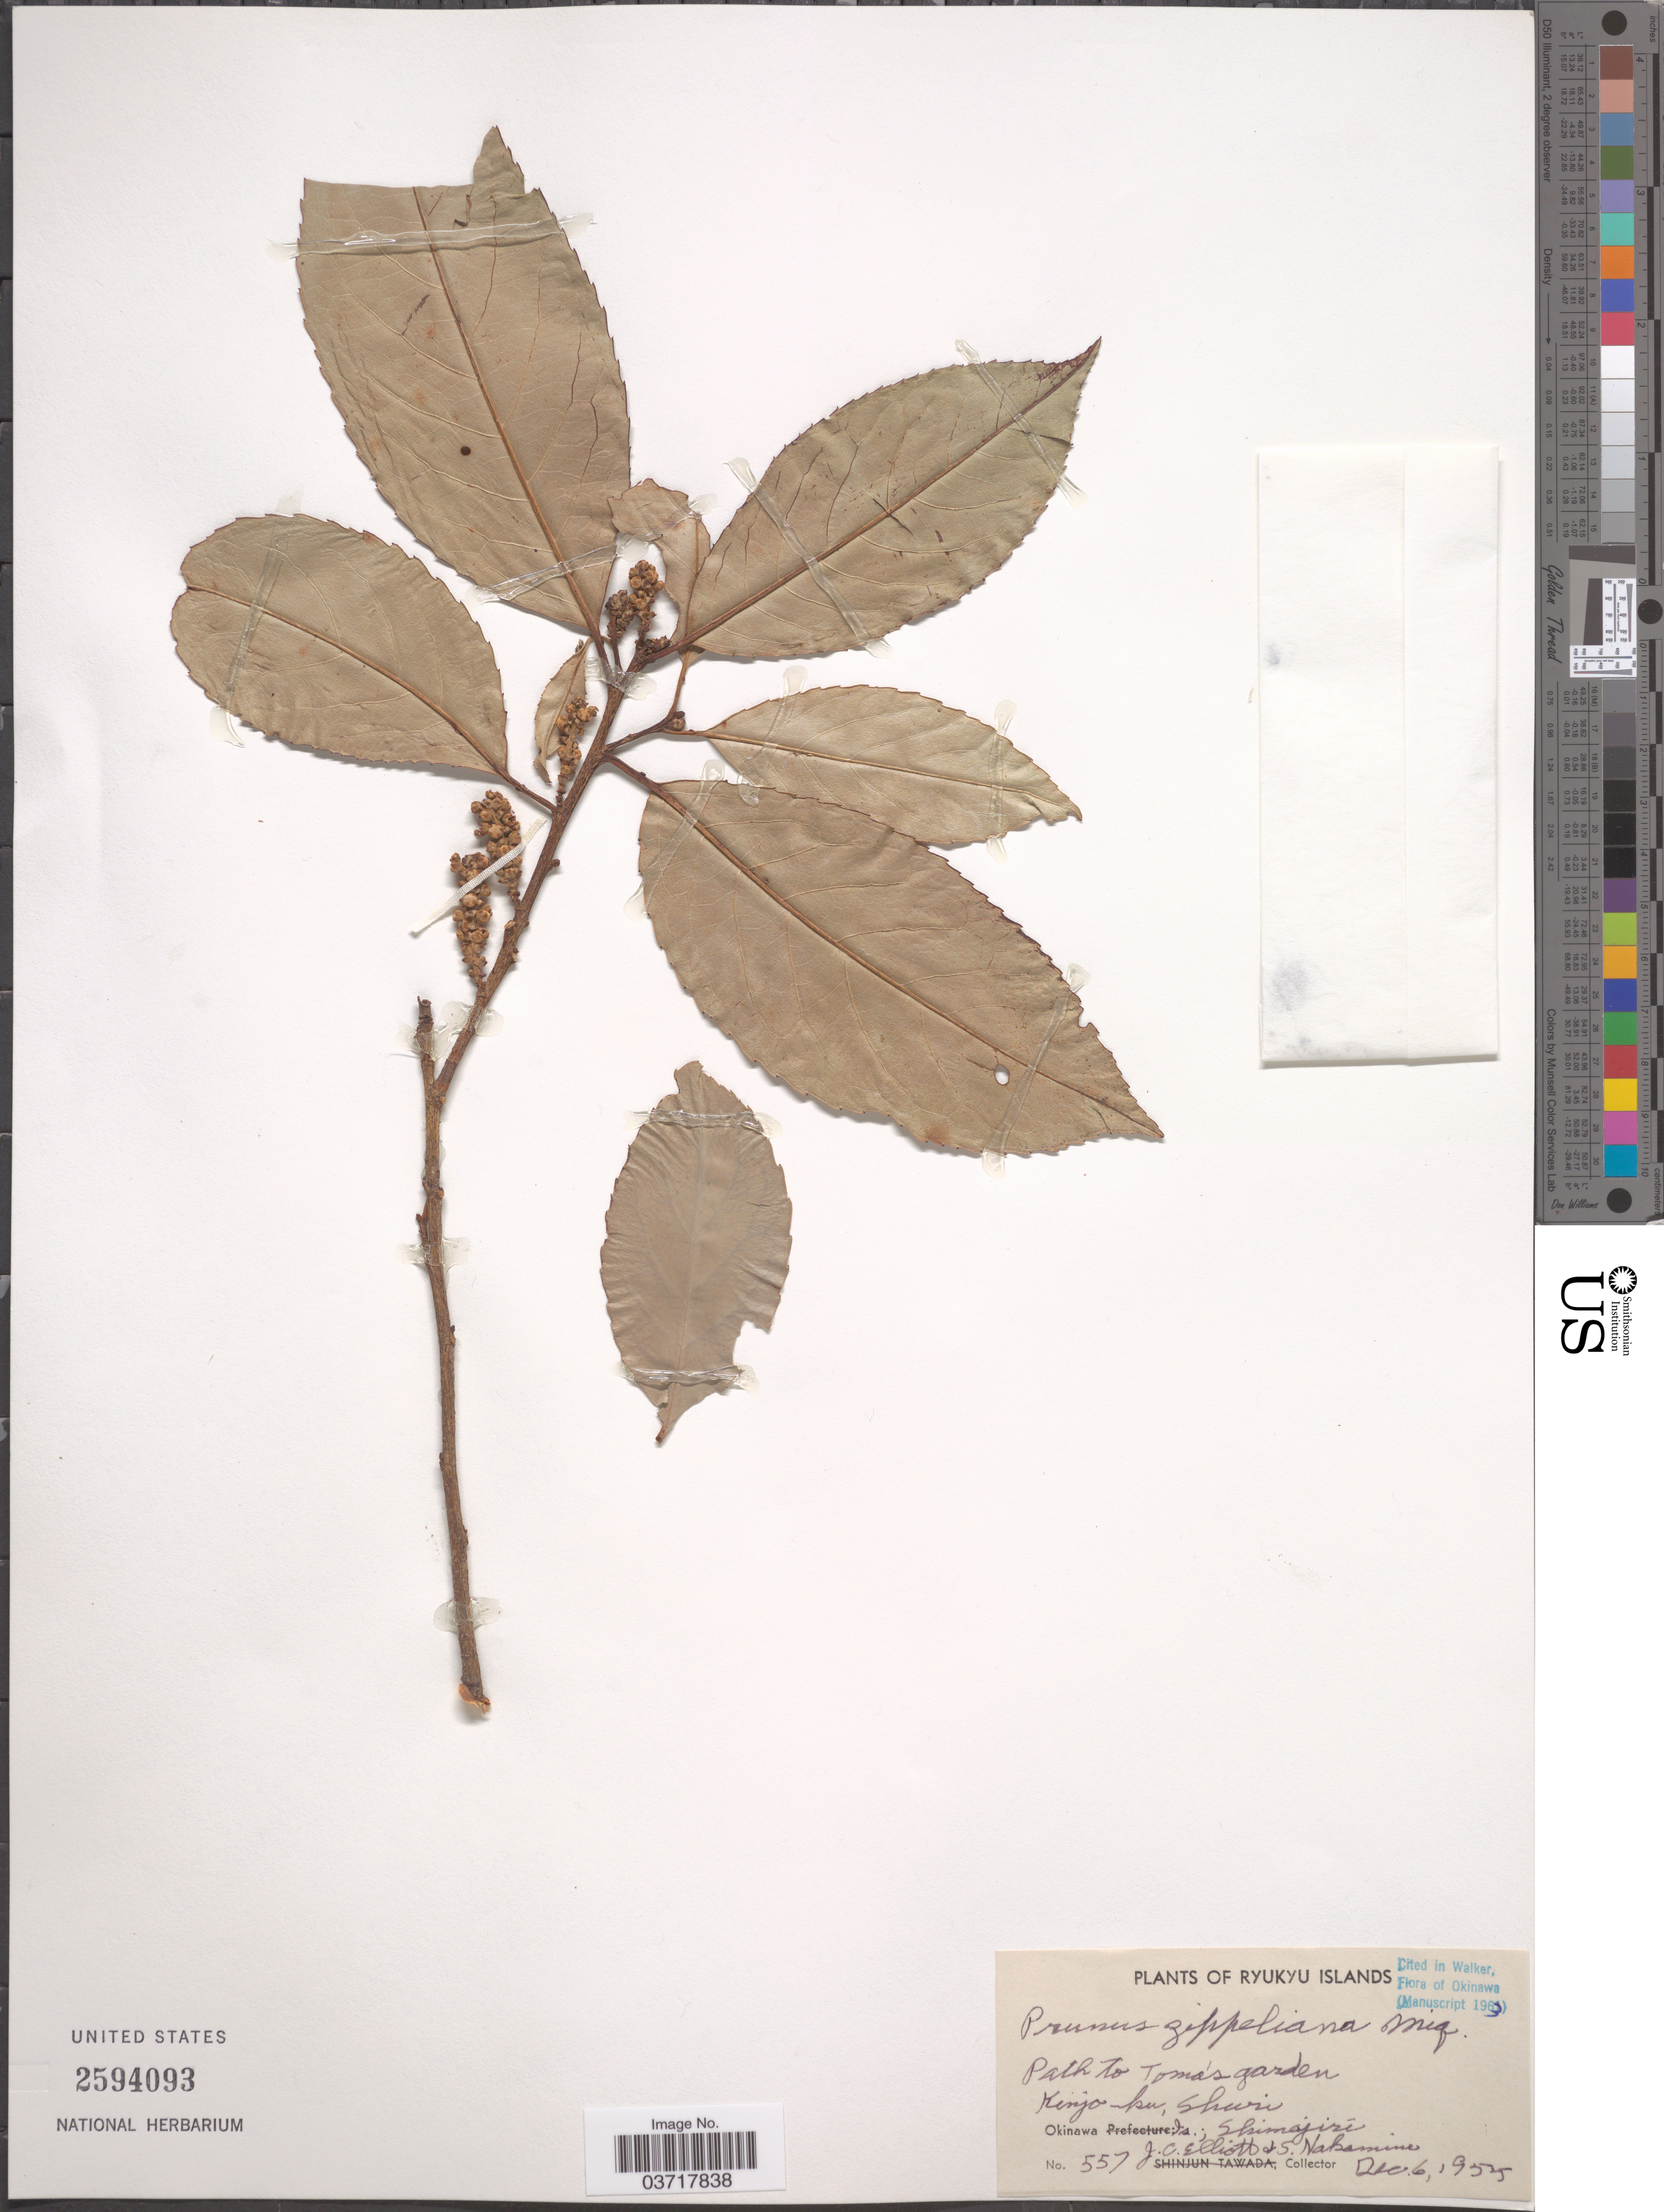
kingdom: Plantae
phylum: Tracheophyta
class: Magnoliopsida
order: Rosales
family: Rosaceae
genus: Prunus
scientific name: Prunus macrophylla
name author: Poir.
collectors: J. C. Elliott & S. Nakamine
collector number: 557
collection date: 1955-12-06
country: Japan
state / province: Okinawa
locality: Path to Toma's garden. Ryukyu Islands. Kinjo-ku, Shuri. Okinawa is.; Shimojiri.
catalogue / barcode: US 2594093